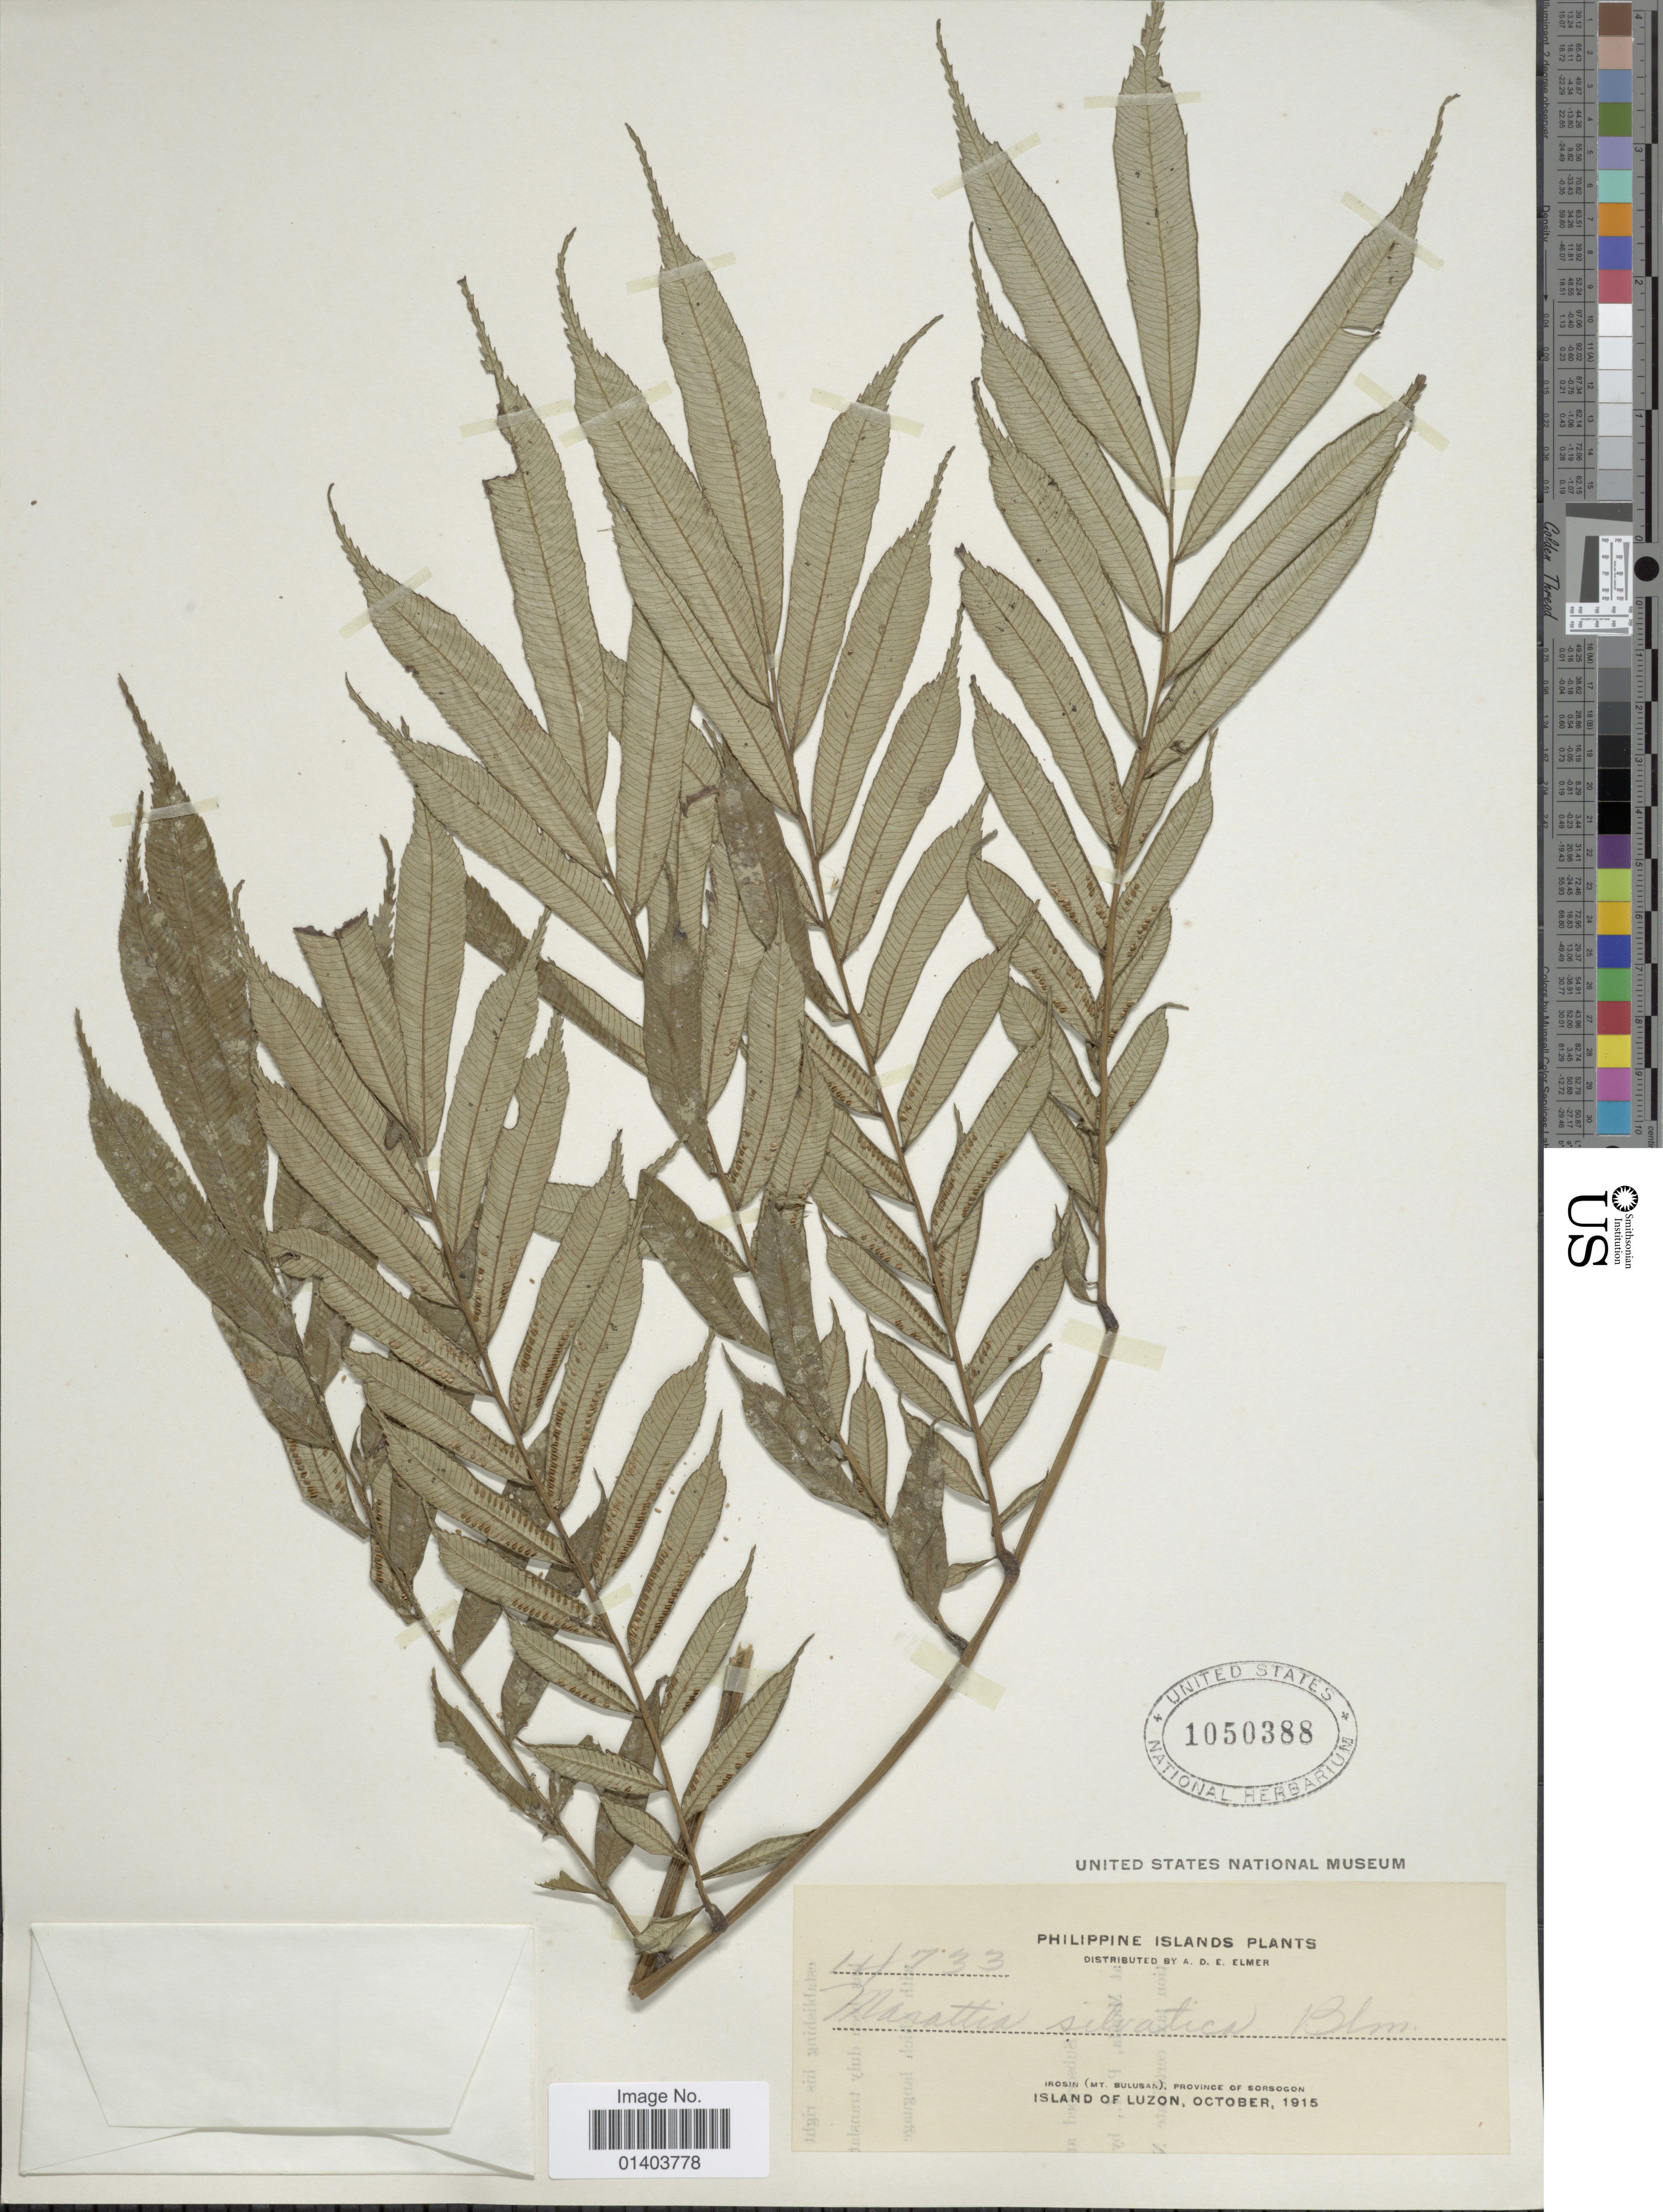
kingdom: Plantae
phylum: Tracheophyta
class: Polypodiopsida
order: Marattiales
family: Marattiaceae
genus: Ptisana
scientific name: Ptisana sylvatica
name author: (Blume) Murdock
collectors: A. D. E. Elmer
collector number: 14733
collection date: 1915-10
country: Philippines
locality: Irosin (Mt Bulusan), province of Sorsogon, island of Luzon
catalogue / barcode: US 1050388